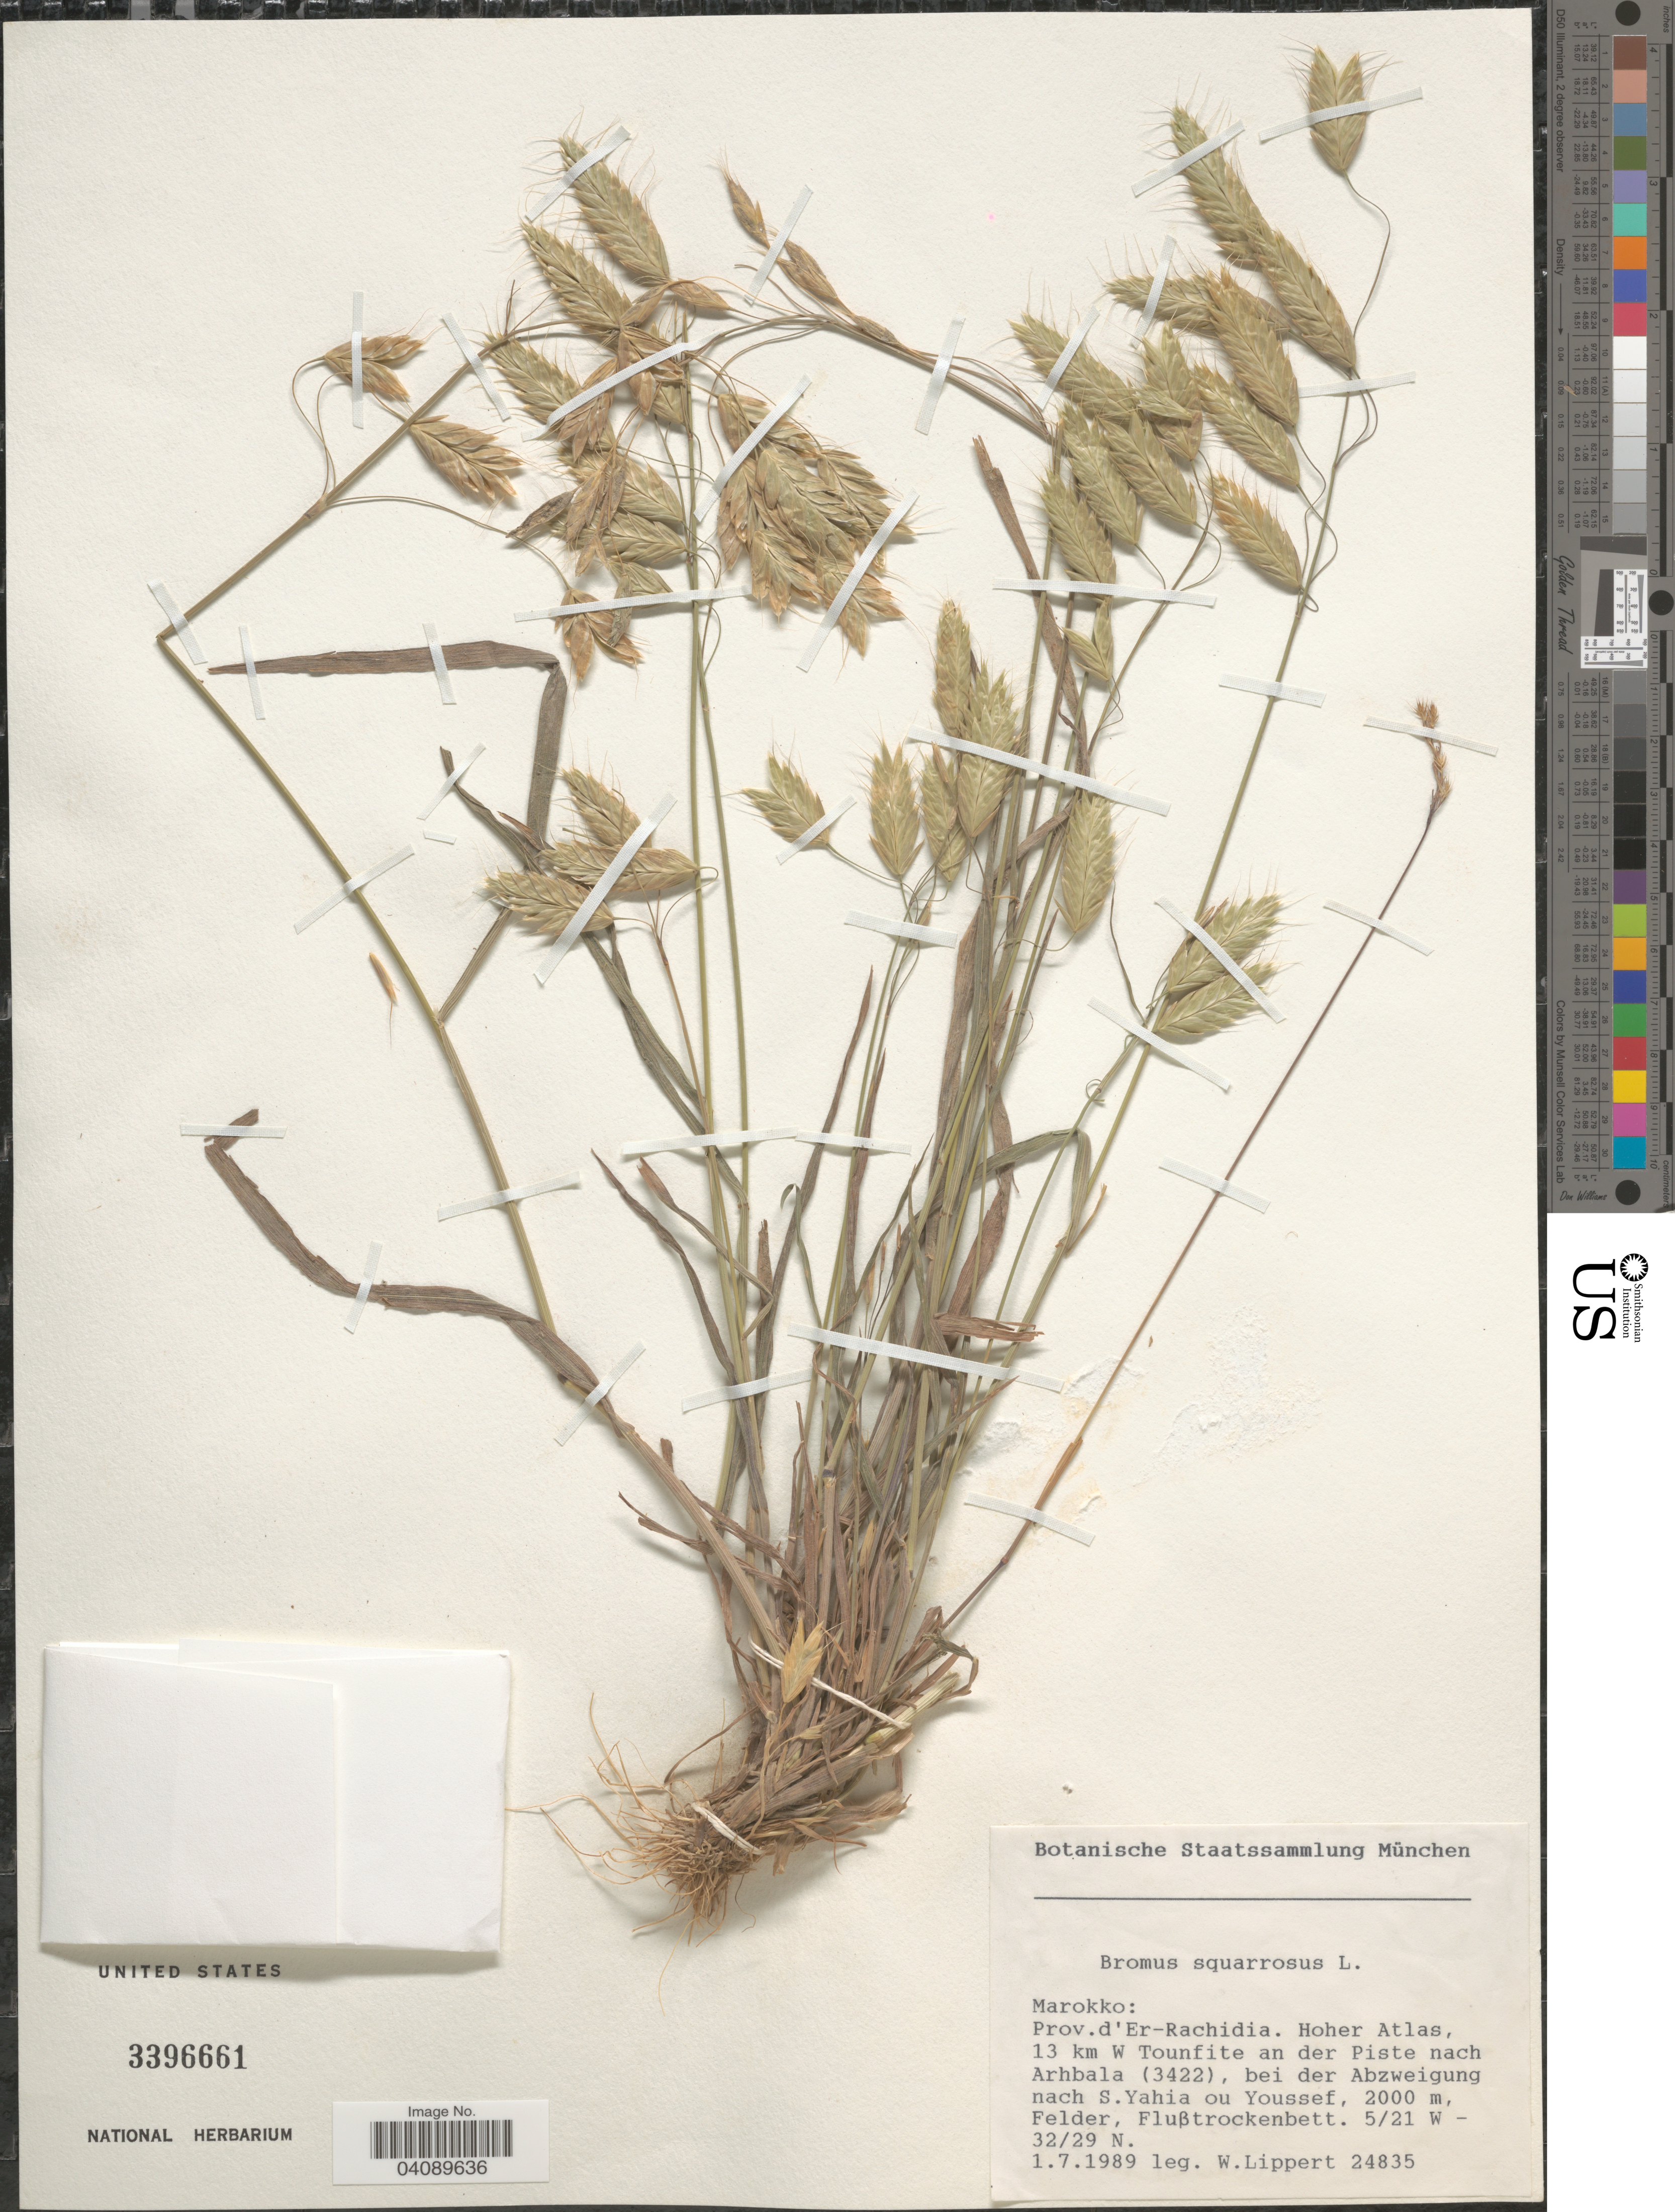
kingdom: Plantae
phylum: Tracheophyta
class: Liliopsida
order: Poales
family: Poaceae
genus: Bromus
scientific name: Bromus squarrosus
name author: L.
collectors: W. Lippert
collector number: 24835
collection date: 1989-07-01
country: Morocco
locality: Marokko: Prov. d'Er-Rachidia. Hoher Atlas, 13 km W Tounfite an der Piste nach Arhbala (3422), bei der Abzweigung nach S. Yahia ou Youssef, Felder, Flußtrockenbett.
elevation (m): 2000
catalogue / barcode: US 3396661